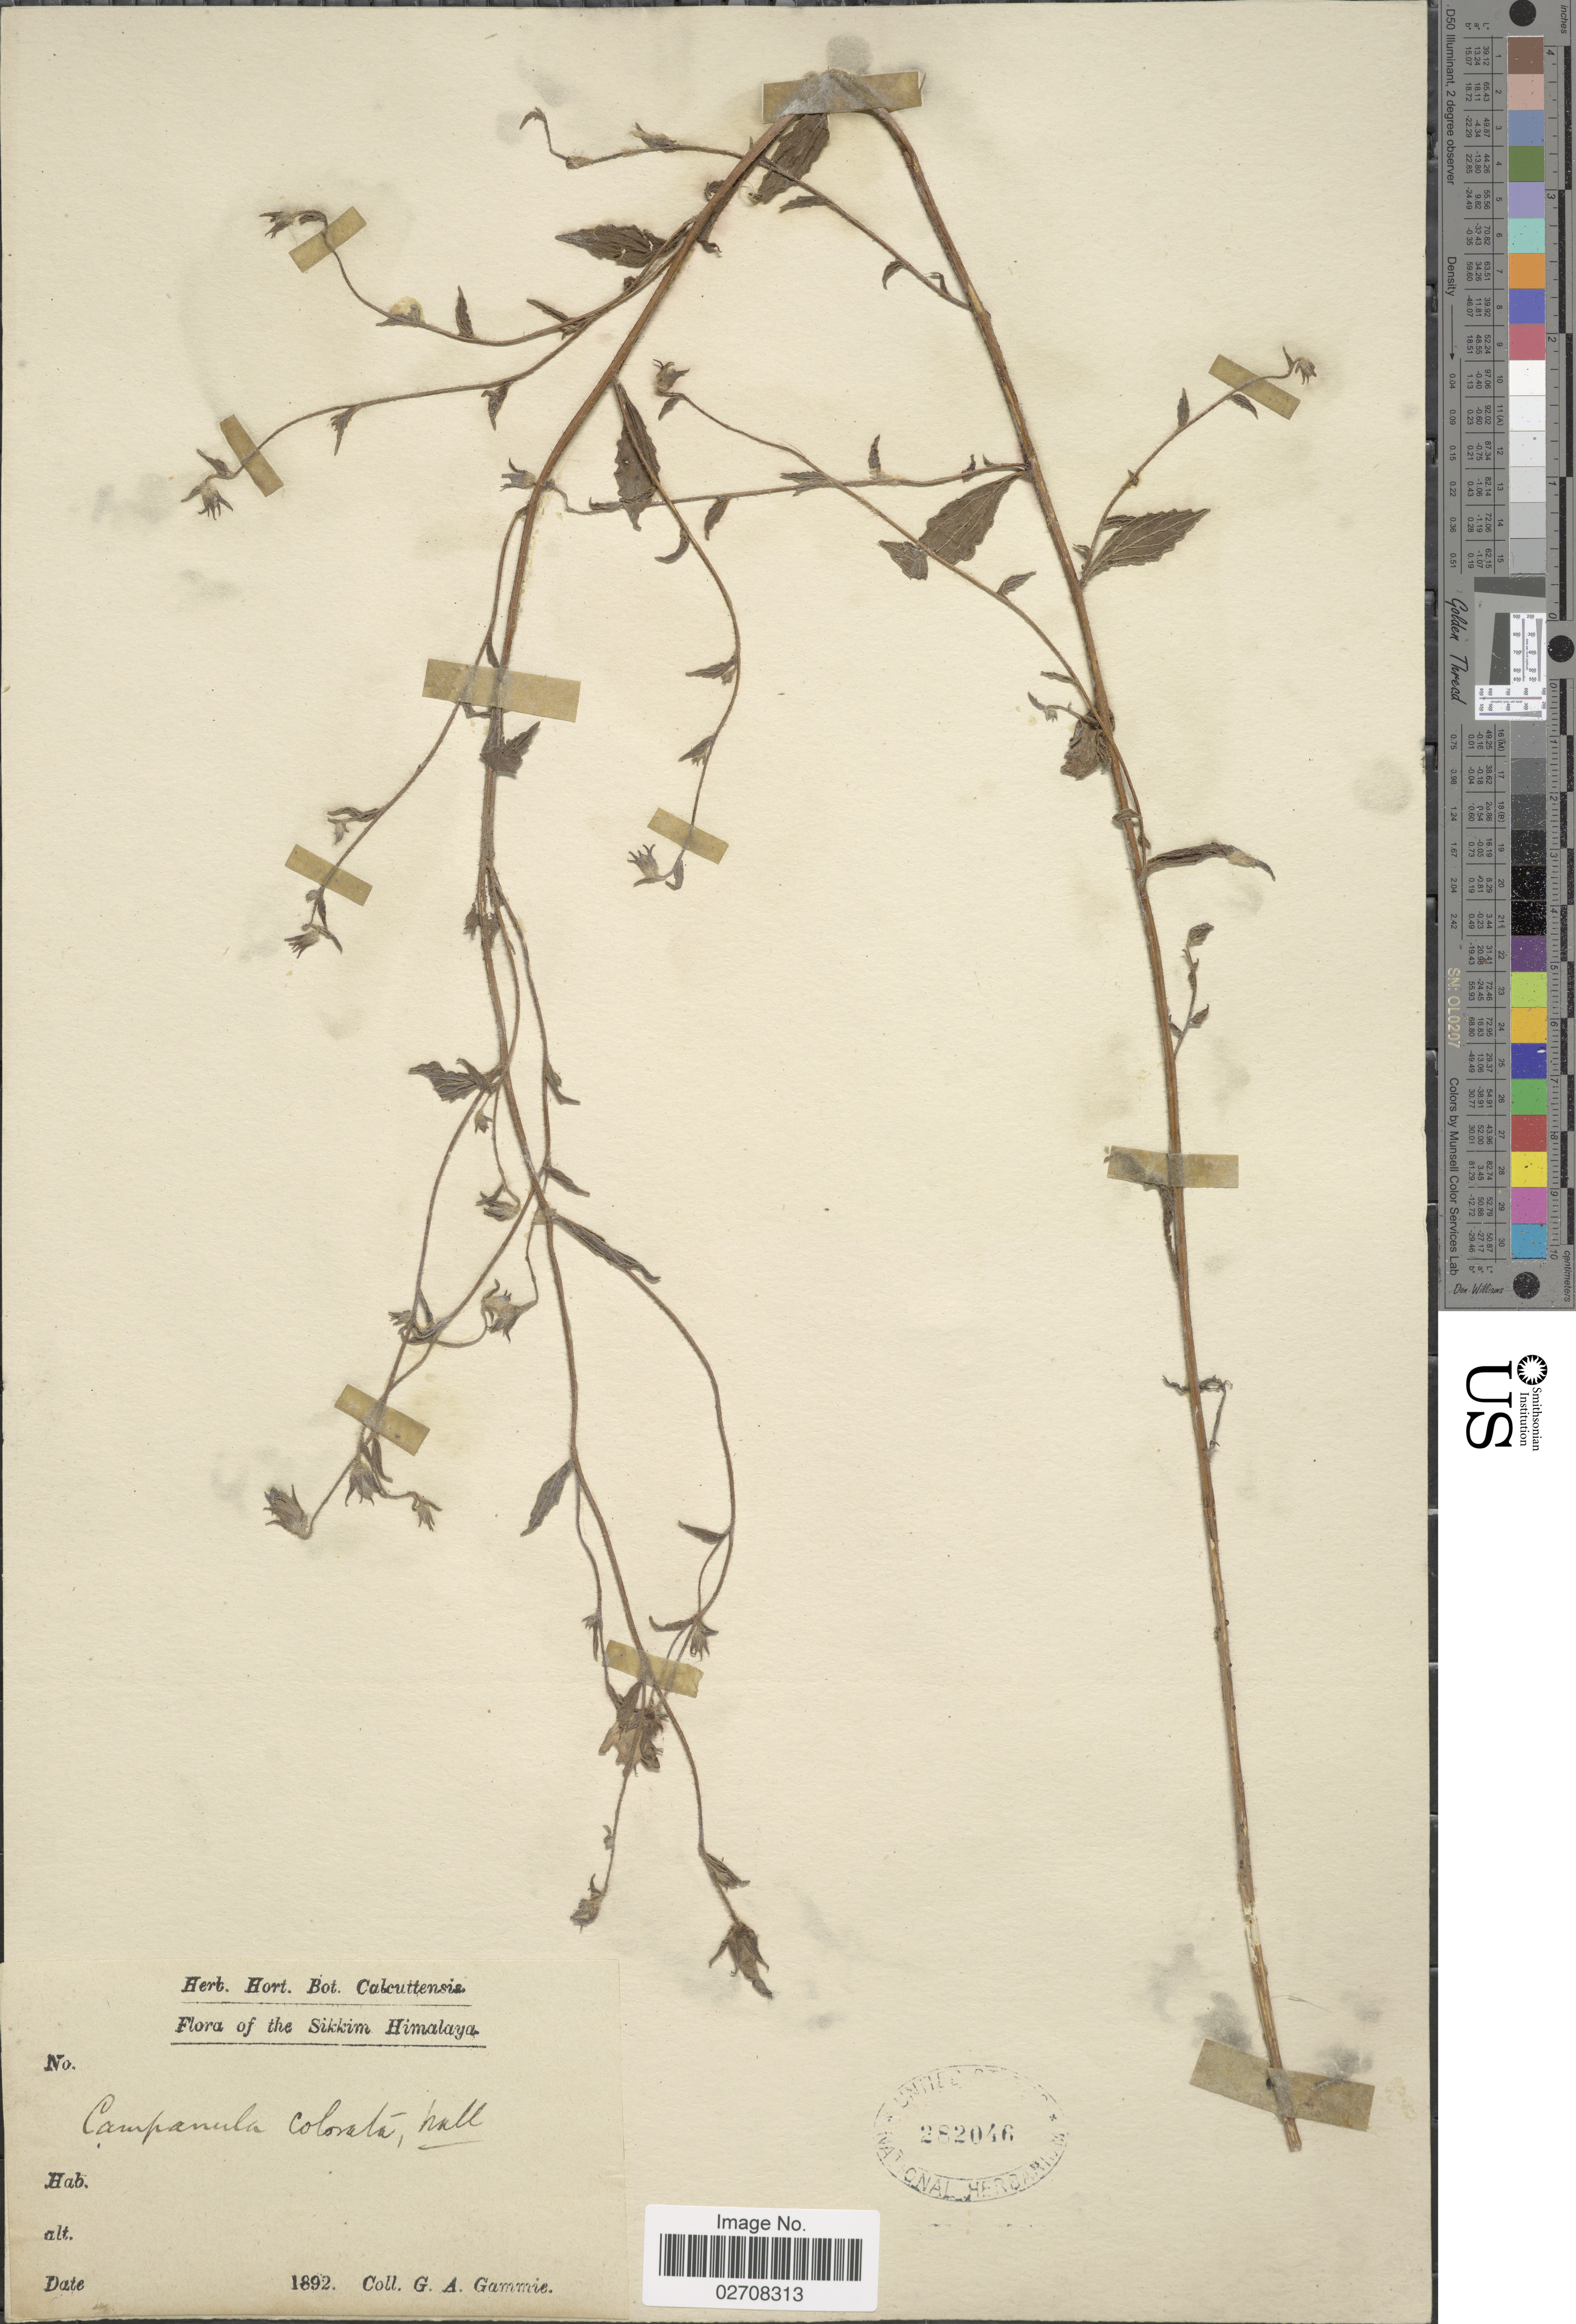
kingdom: Plantae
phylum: Tracheophyta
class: Magnoliopsida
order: Asterales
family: Campanulaceae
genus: Campanula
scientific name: Campanula colorata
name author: Wall.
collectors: G. Gammie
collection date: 1892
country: India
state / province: Sikkim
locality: Sikkim Himalaya.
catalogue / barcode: US 282046